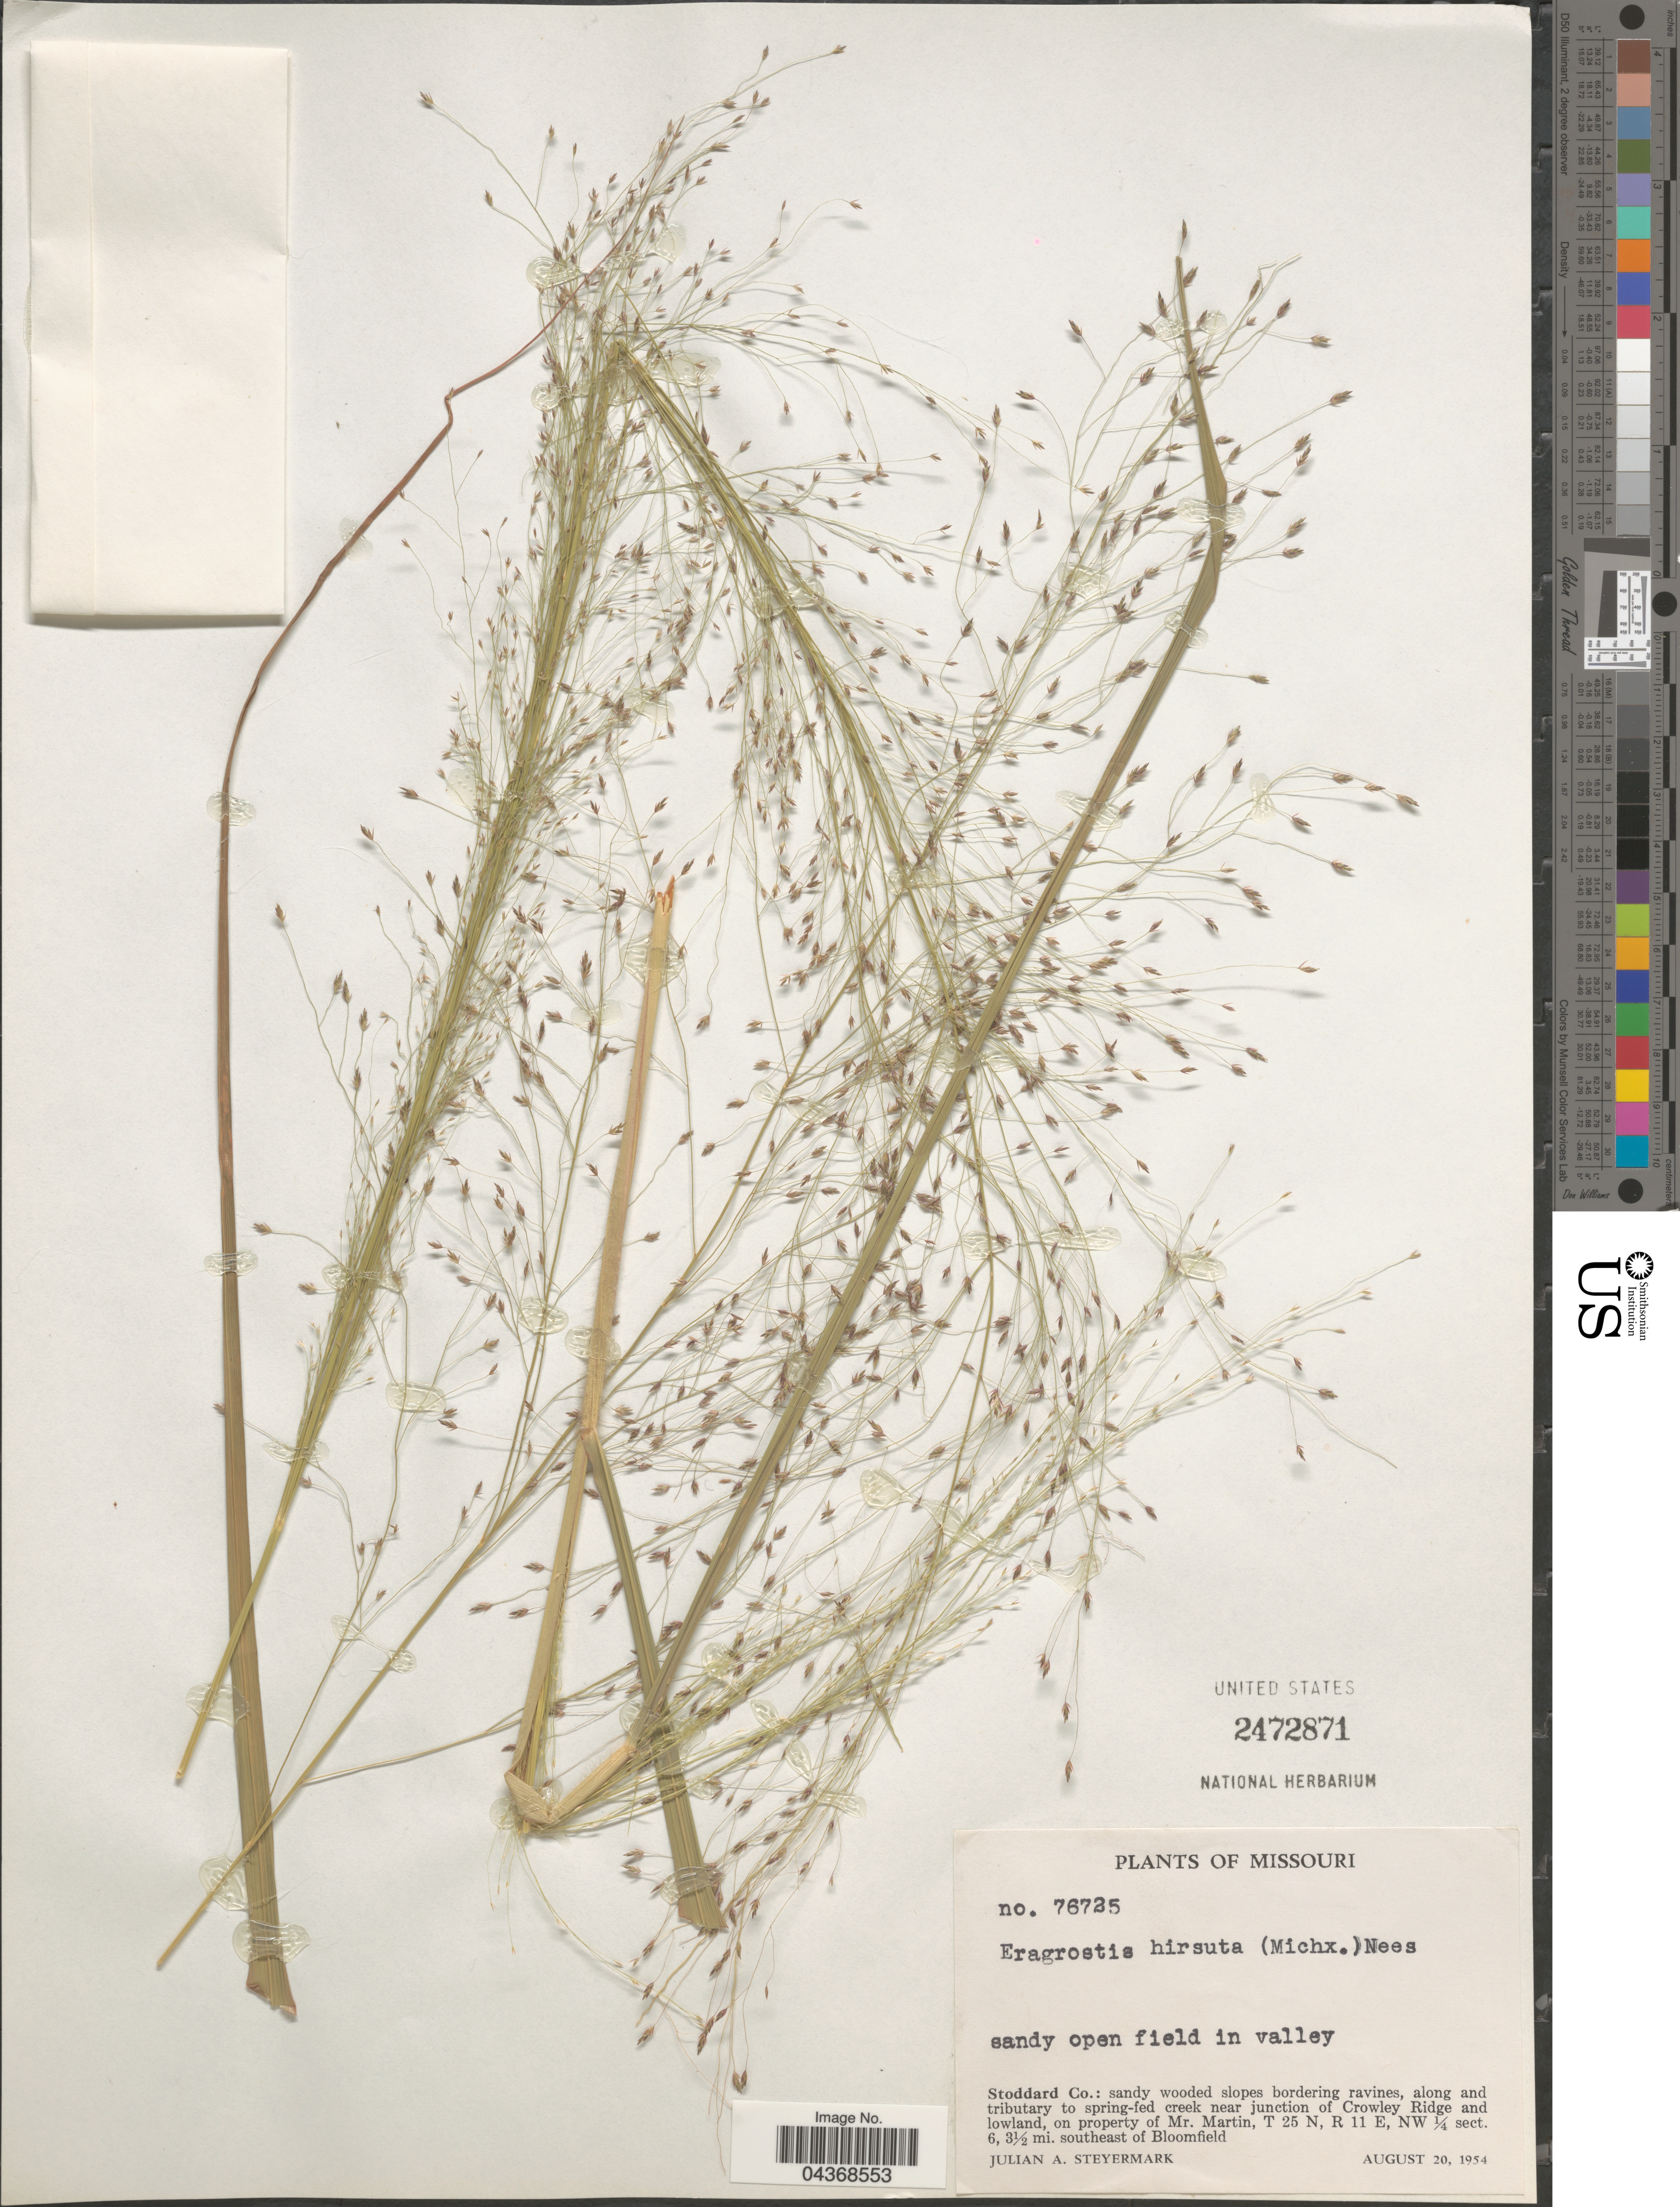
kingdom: Plantae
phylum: Tracheophyta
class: Liliopsida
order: Poales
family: Poaceae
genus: Eragrostis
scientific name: Eragrostis hirsuta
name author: (Michx.) Nees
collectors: J. Steyermark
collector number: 76725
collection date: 1954-08-20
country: United States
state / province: Missouri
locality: Stoddard Co.: sandy wooded slopes bordering ravines, along and tributary to spring-fed creek near junction of Crowley Ridge and lowland, on property of Mr. Martin, T 25 N, R 11 E, NW ¼ sect. 6, 3½ mi. southeast of Bloomfield.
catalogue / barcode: US 2472871